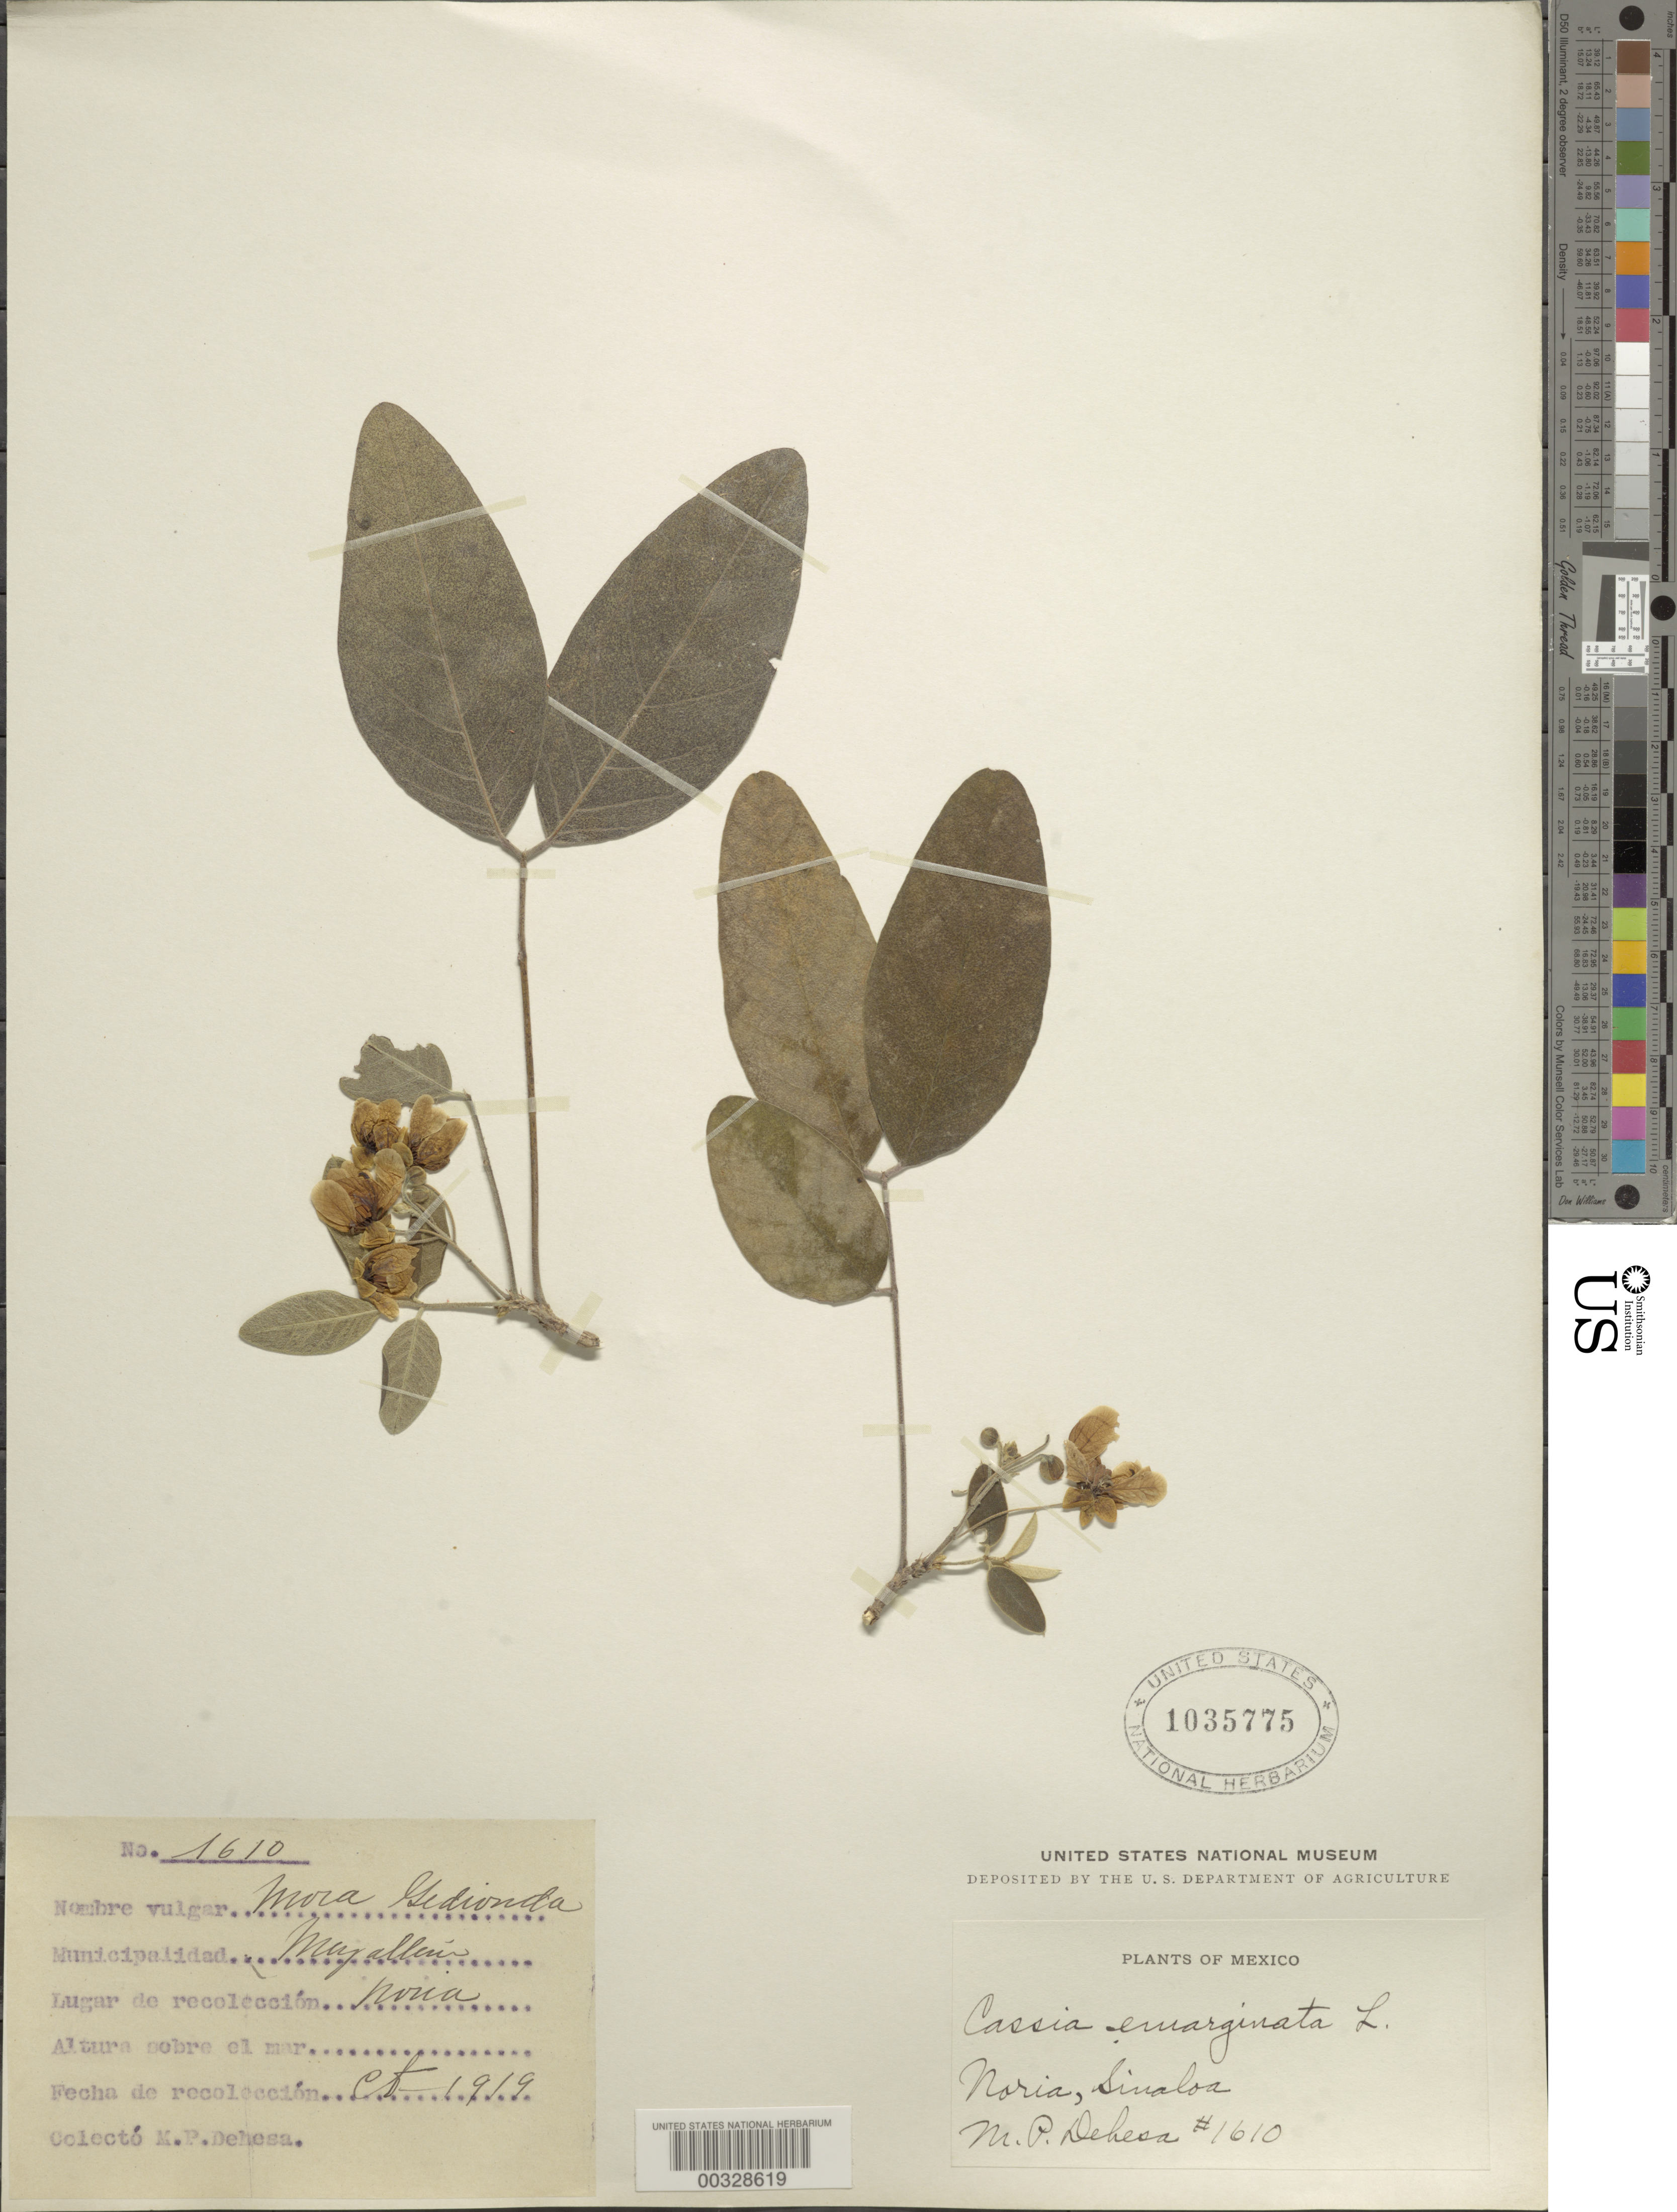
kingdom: Plantae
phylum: Tracheophyta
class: Magnoliopsida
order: Fabales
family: Fabaceae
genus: Senna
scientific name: Senna emarginata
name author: L.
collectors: M. Dehesa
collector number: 1610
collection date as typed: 1919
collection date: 1919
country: Mexico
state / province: Sinaloa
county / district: Mazatlán ?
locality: Majallen mun. (?), noria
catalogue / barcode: US 1035775